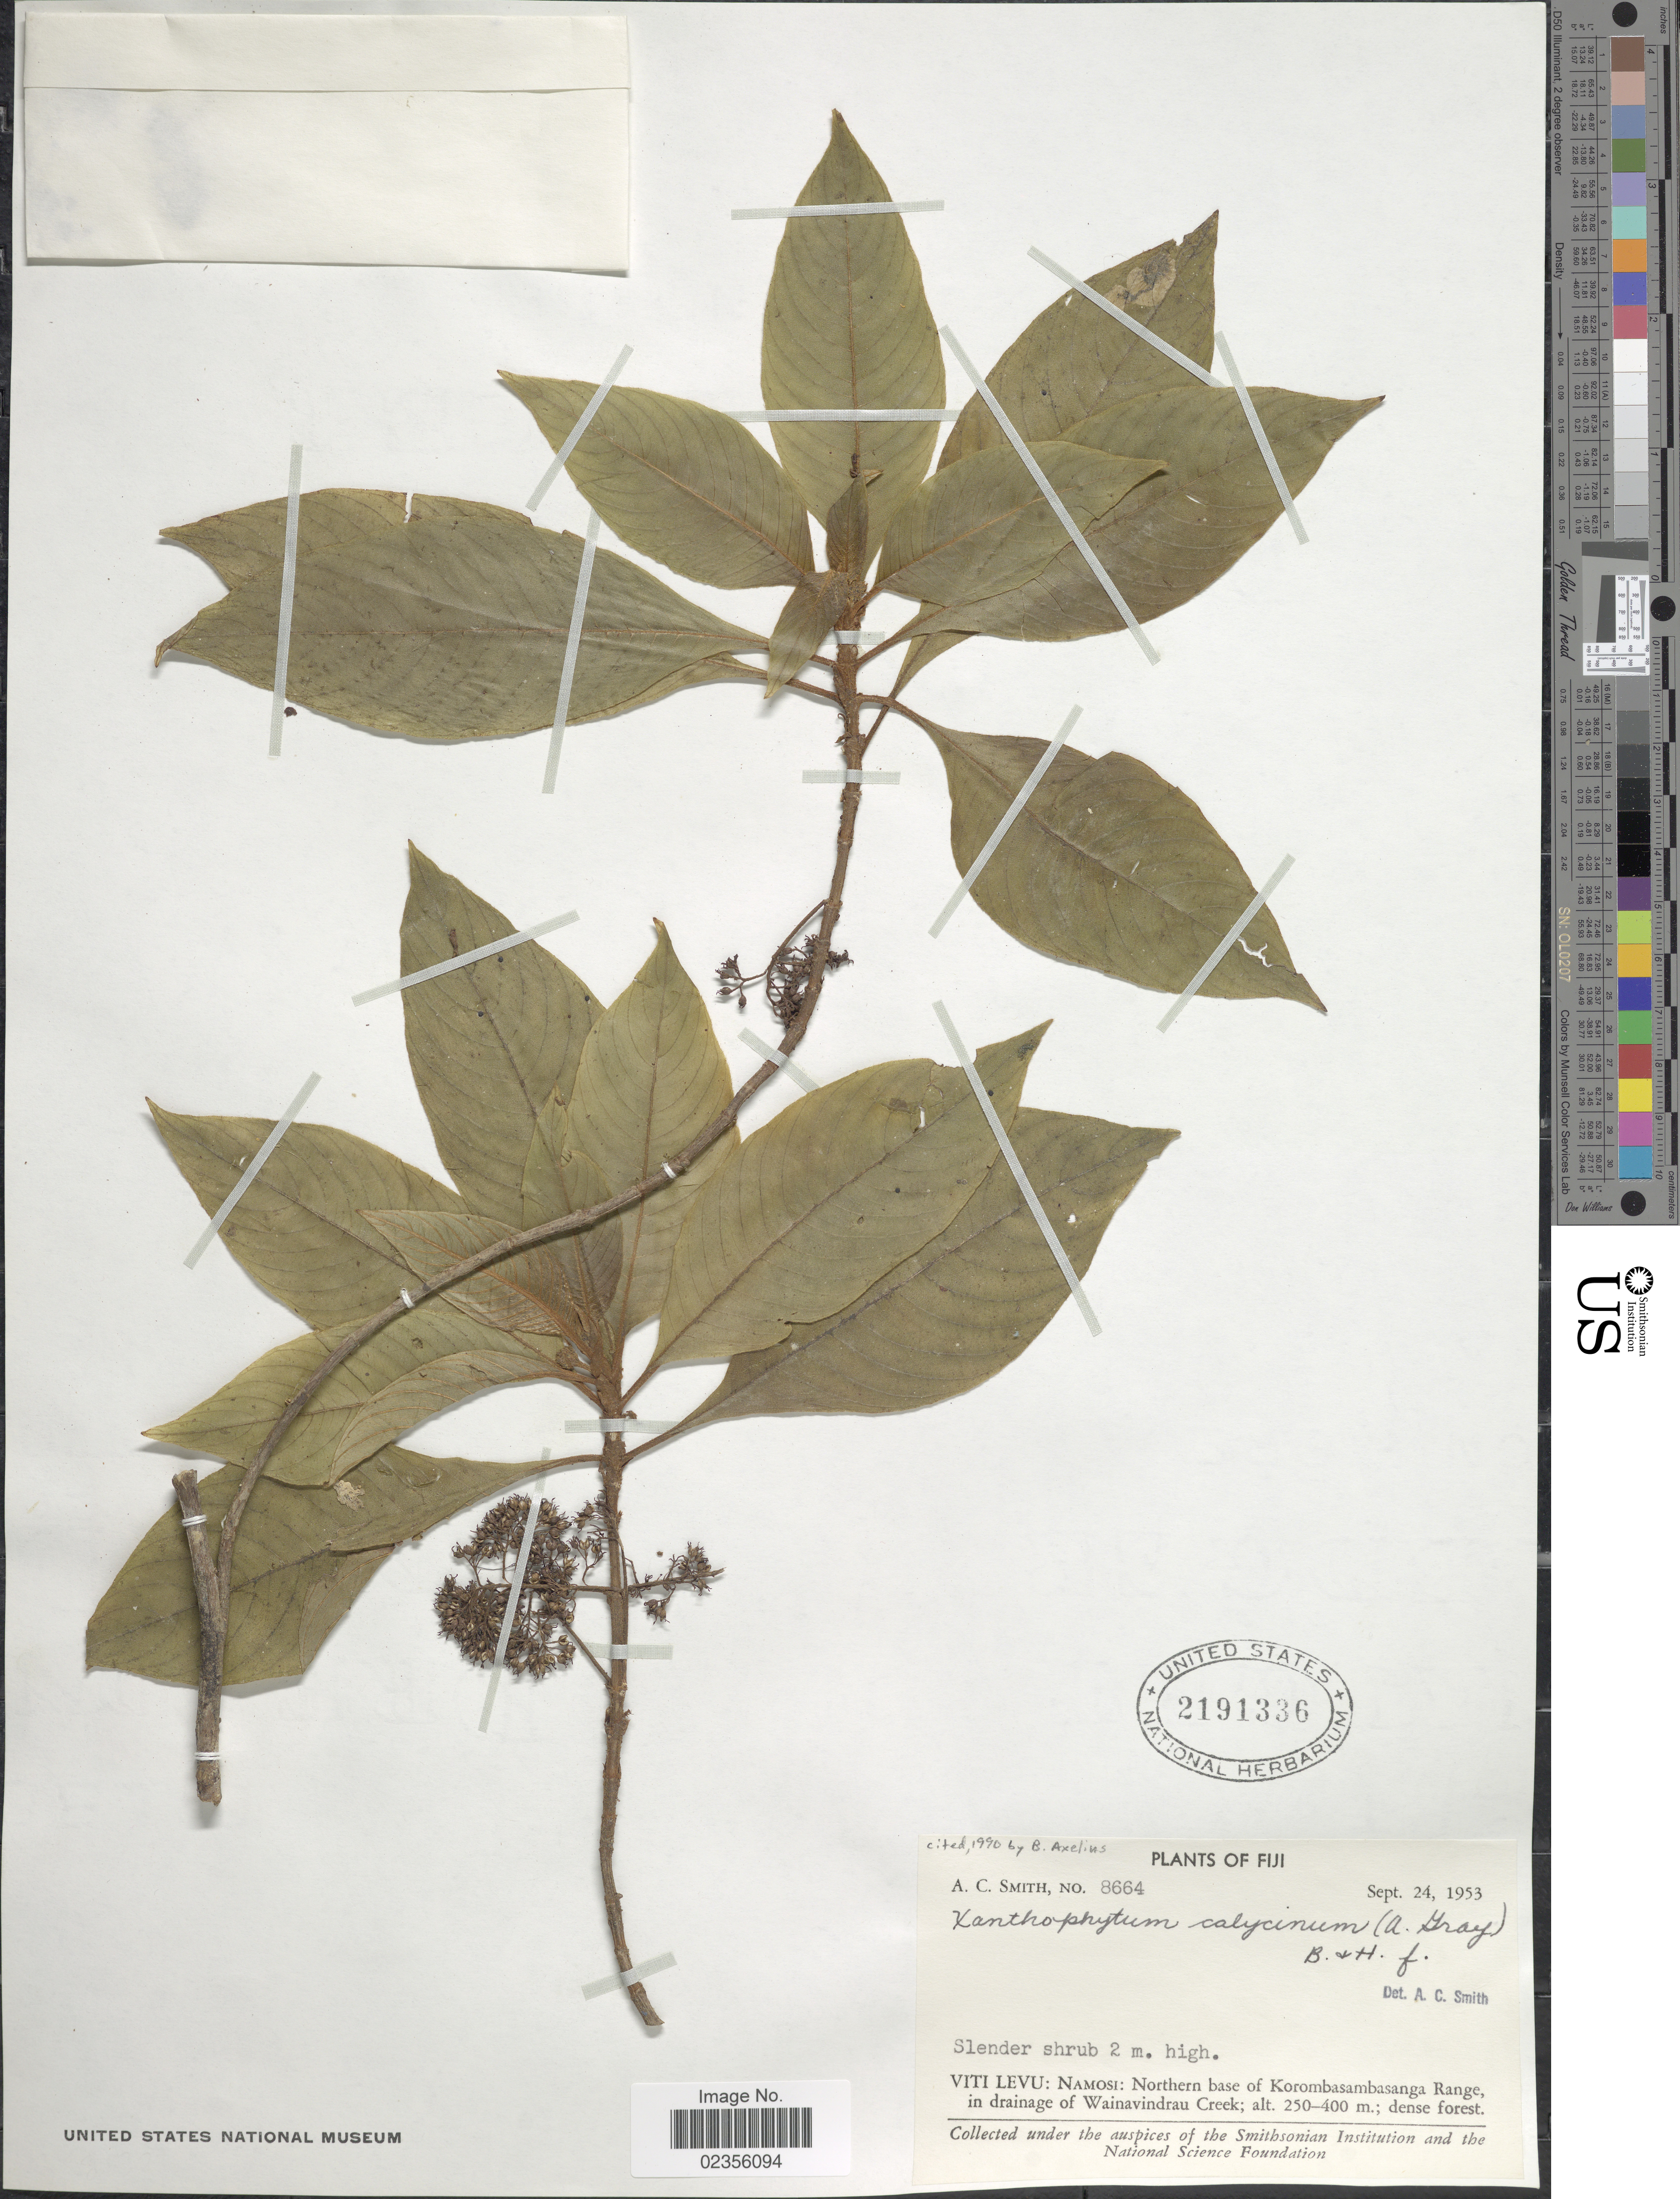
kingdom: Plantae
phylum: Tracheophyta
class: Magnoliopsida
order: Gentianales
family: Rubiaceae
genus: Xanthophytum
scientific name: Xanthophytum calycinum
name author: (A. Gray) Benth. & Hook. f. ex Drake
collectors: A. C. Smith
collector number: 8664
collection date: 1953-09-24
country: Fiji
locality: Viti Levu: Namosi: Northern base of Korombasambasanga Range, in drainage of Wainavindrau Creek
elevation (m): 250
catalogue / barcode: US 2191336